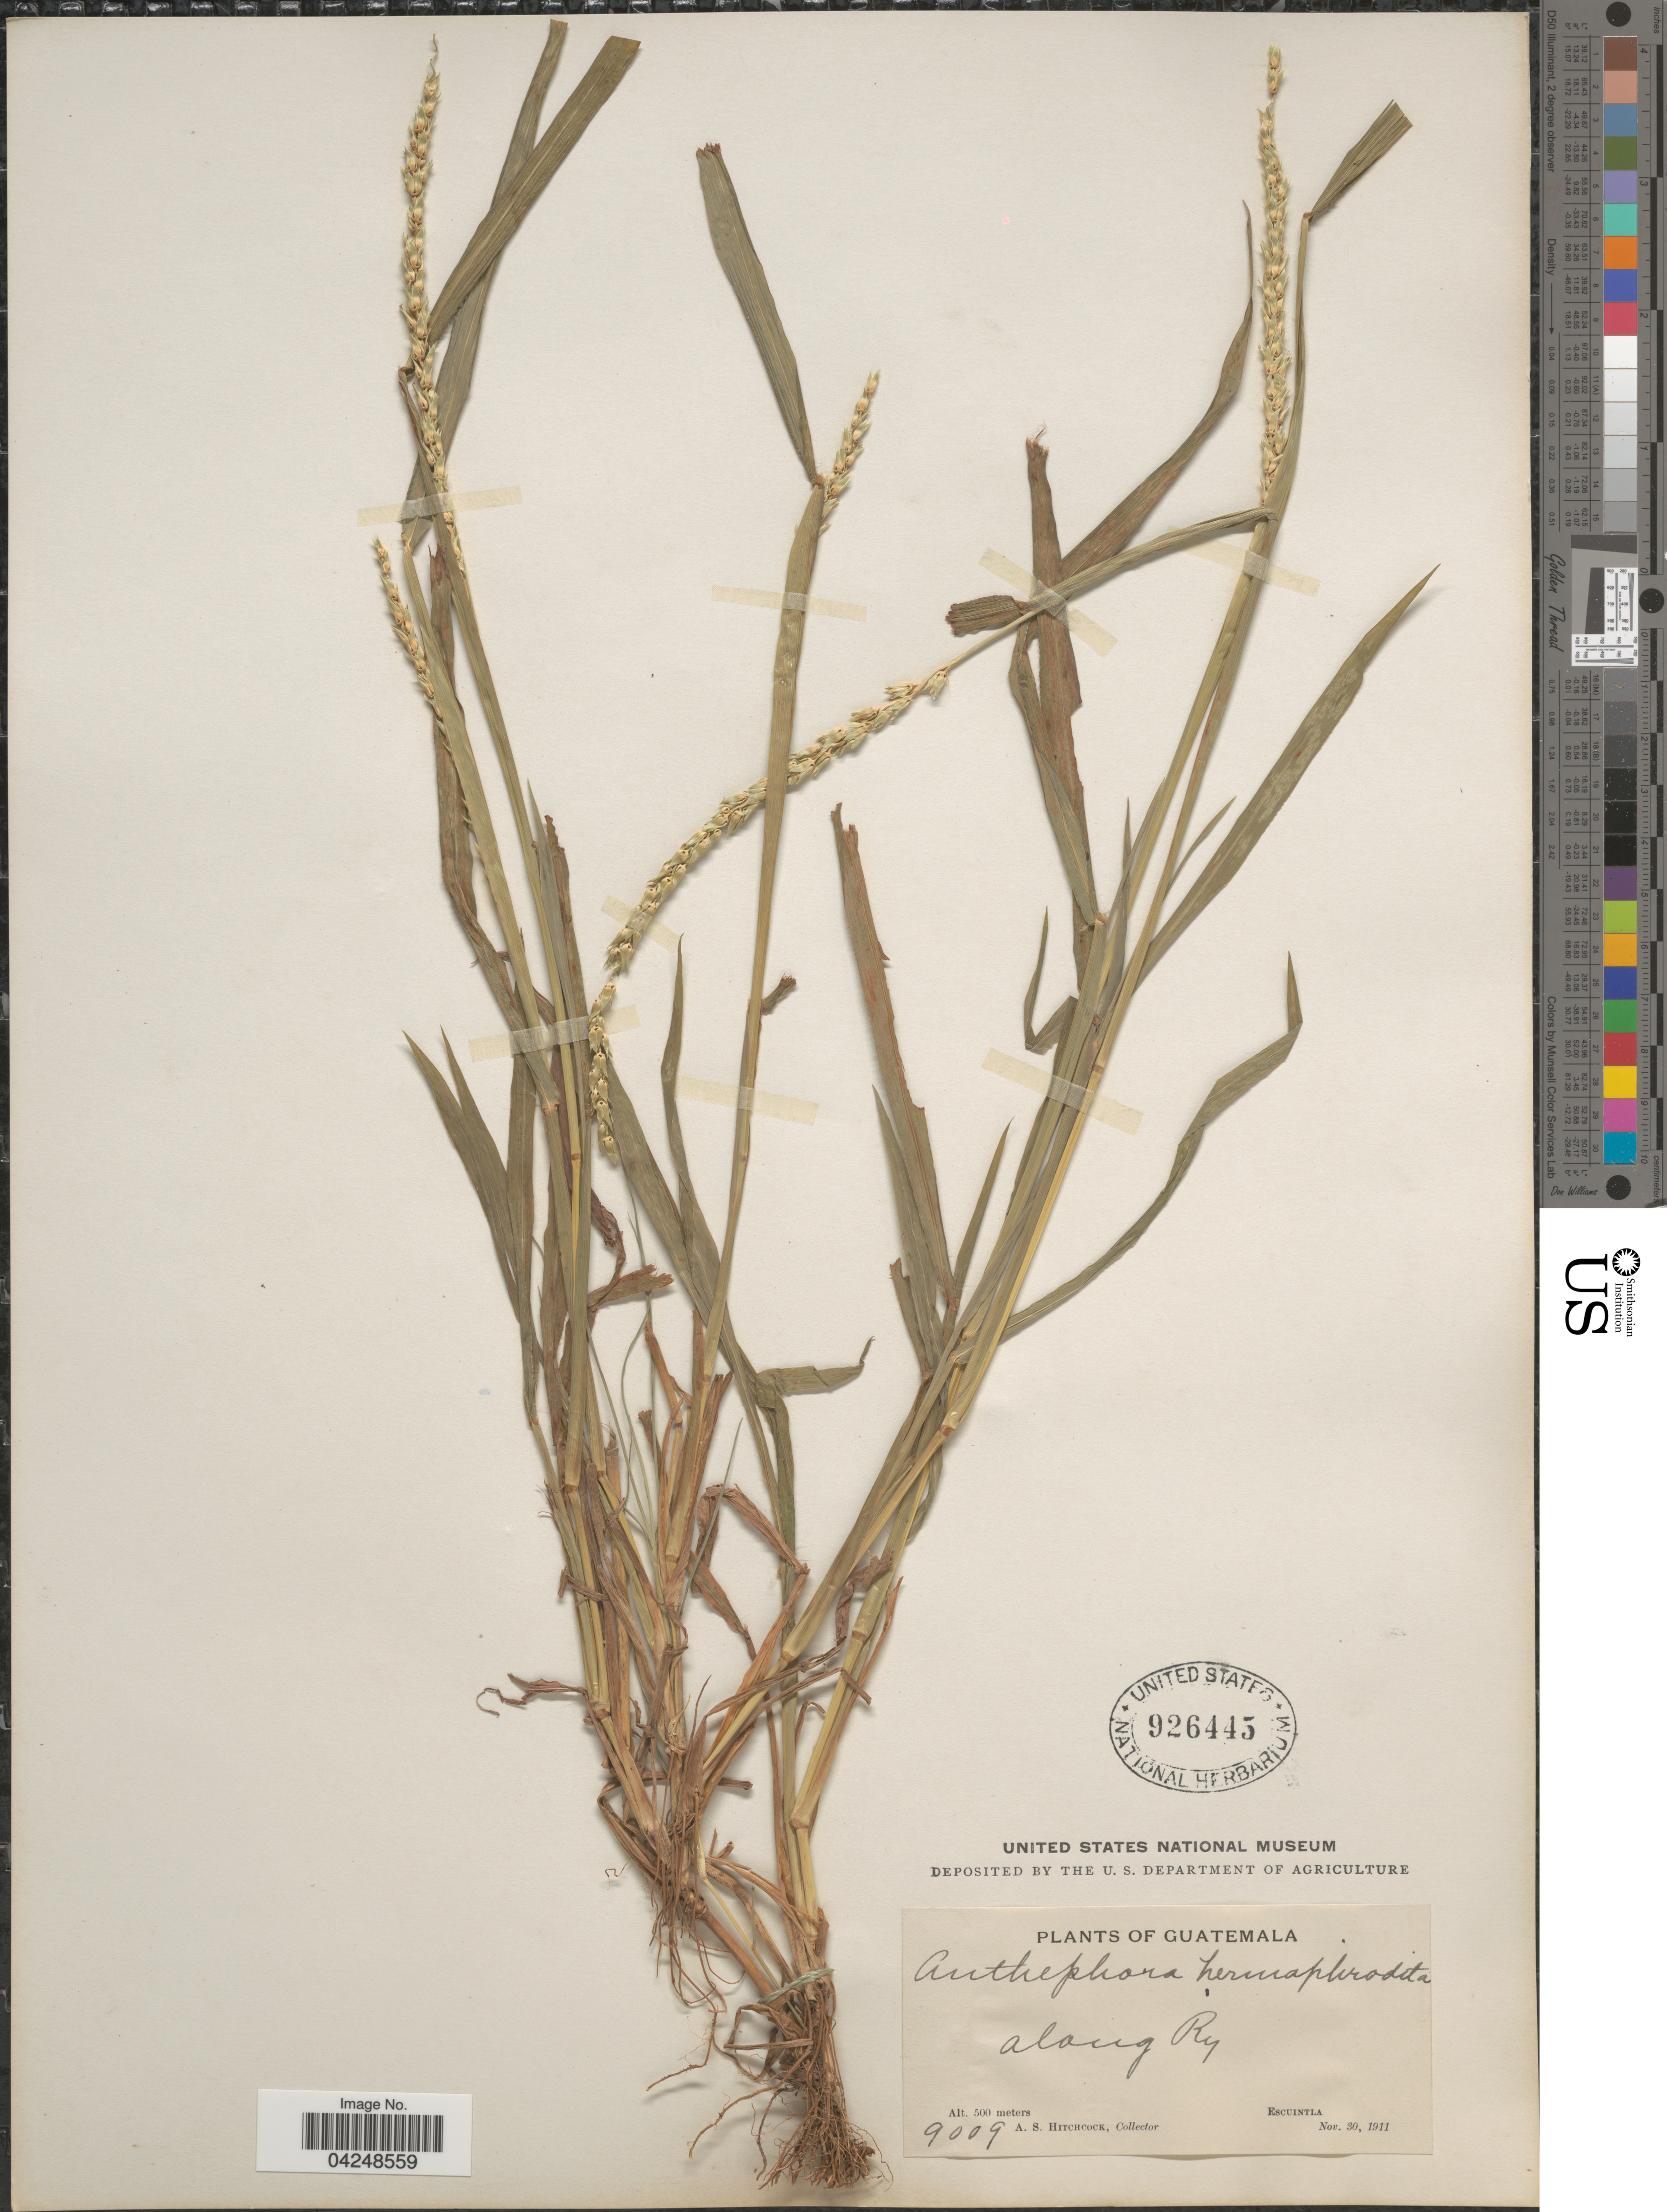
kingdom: Plantae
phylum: Tracheophyta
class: Liliopsida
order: Poales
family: Poaceae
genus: Anthephora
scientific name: Anthephora hermaphrodita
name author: (L.) Kuntze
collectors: A. S. Hitchcock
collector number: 9009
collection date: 1911-11-30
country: Guatemala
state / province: Escuintla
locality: Along Ry.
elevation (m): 500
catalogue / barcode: US 926445